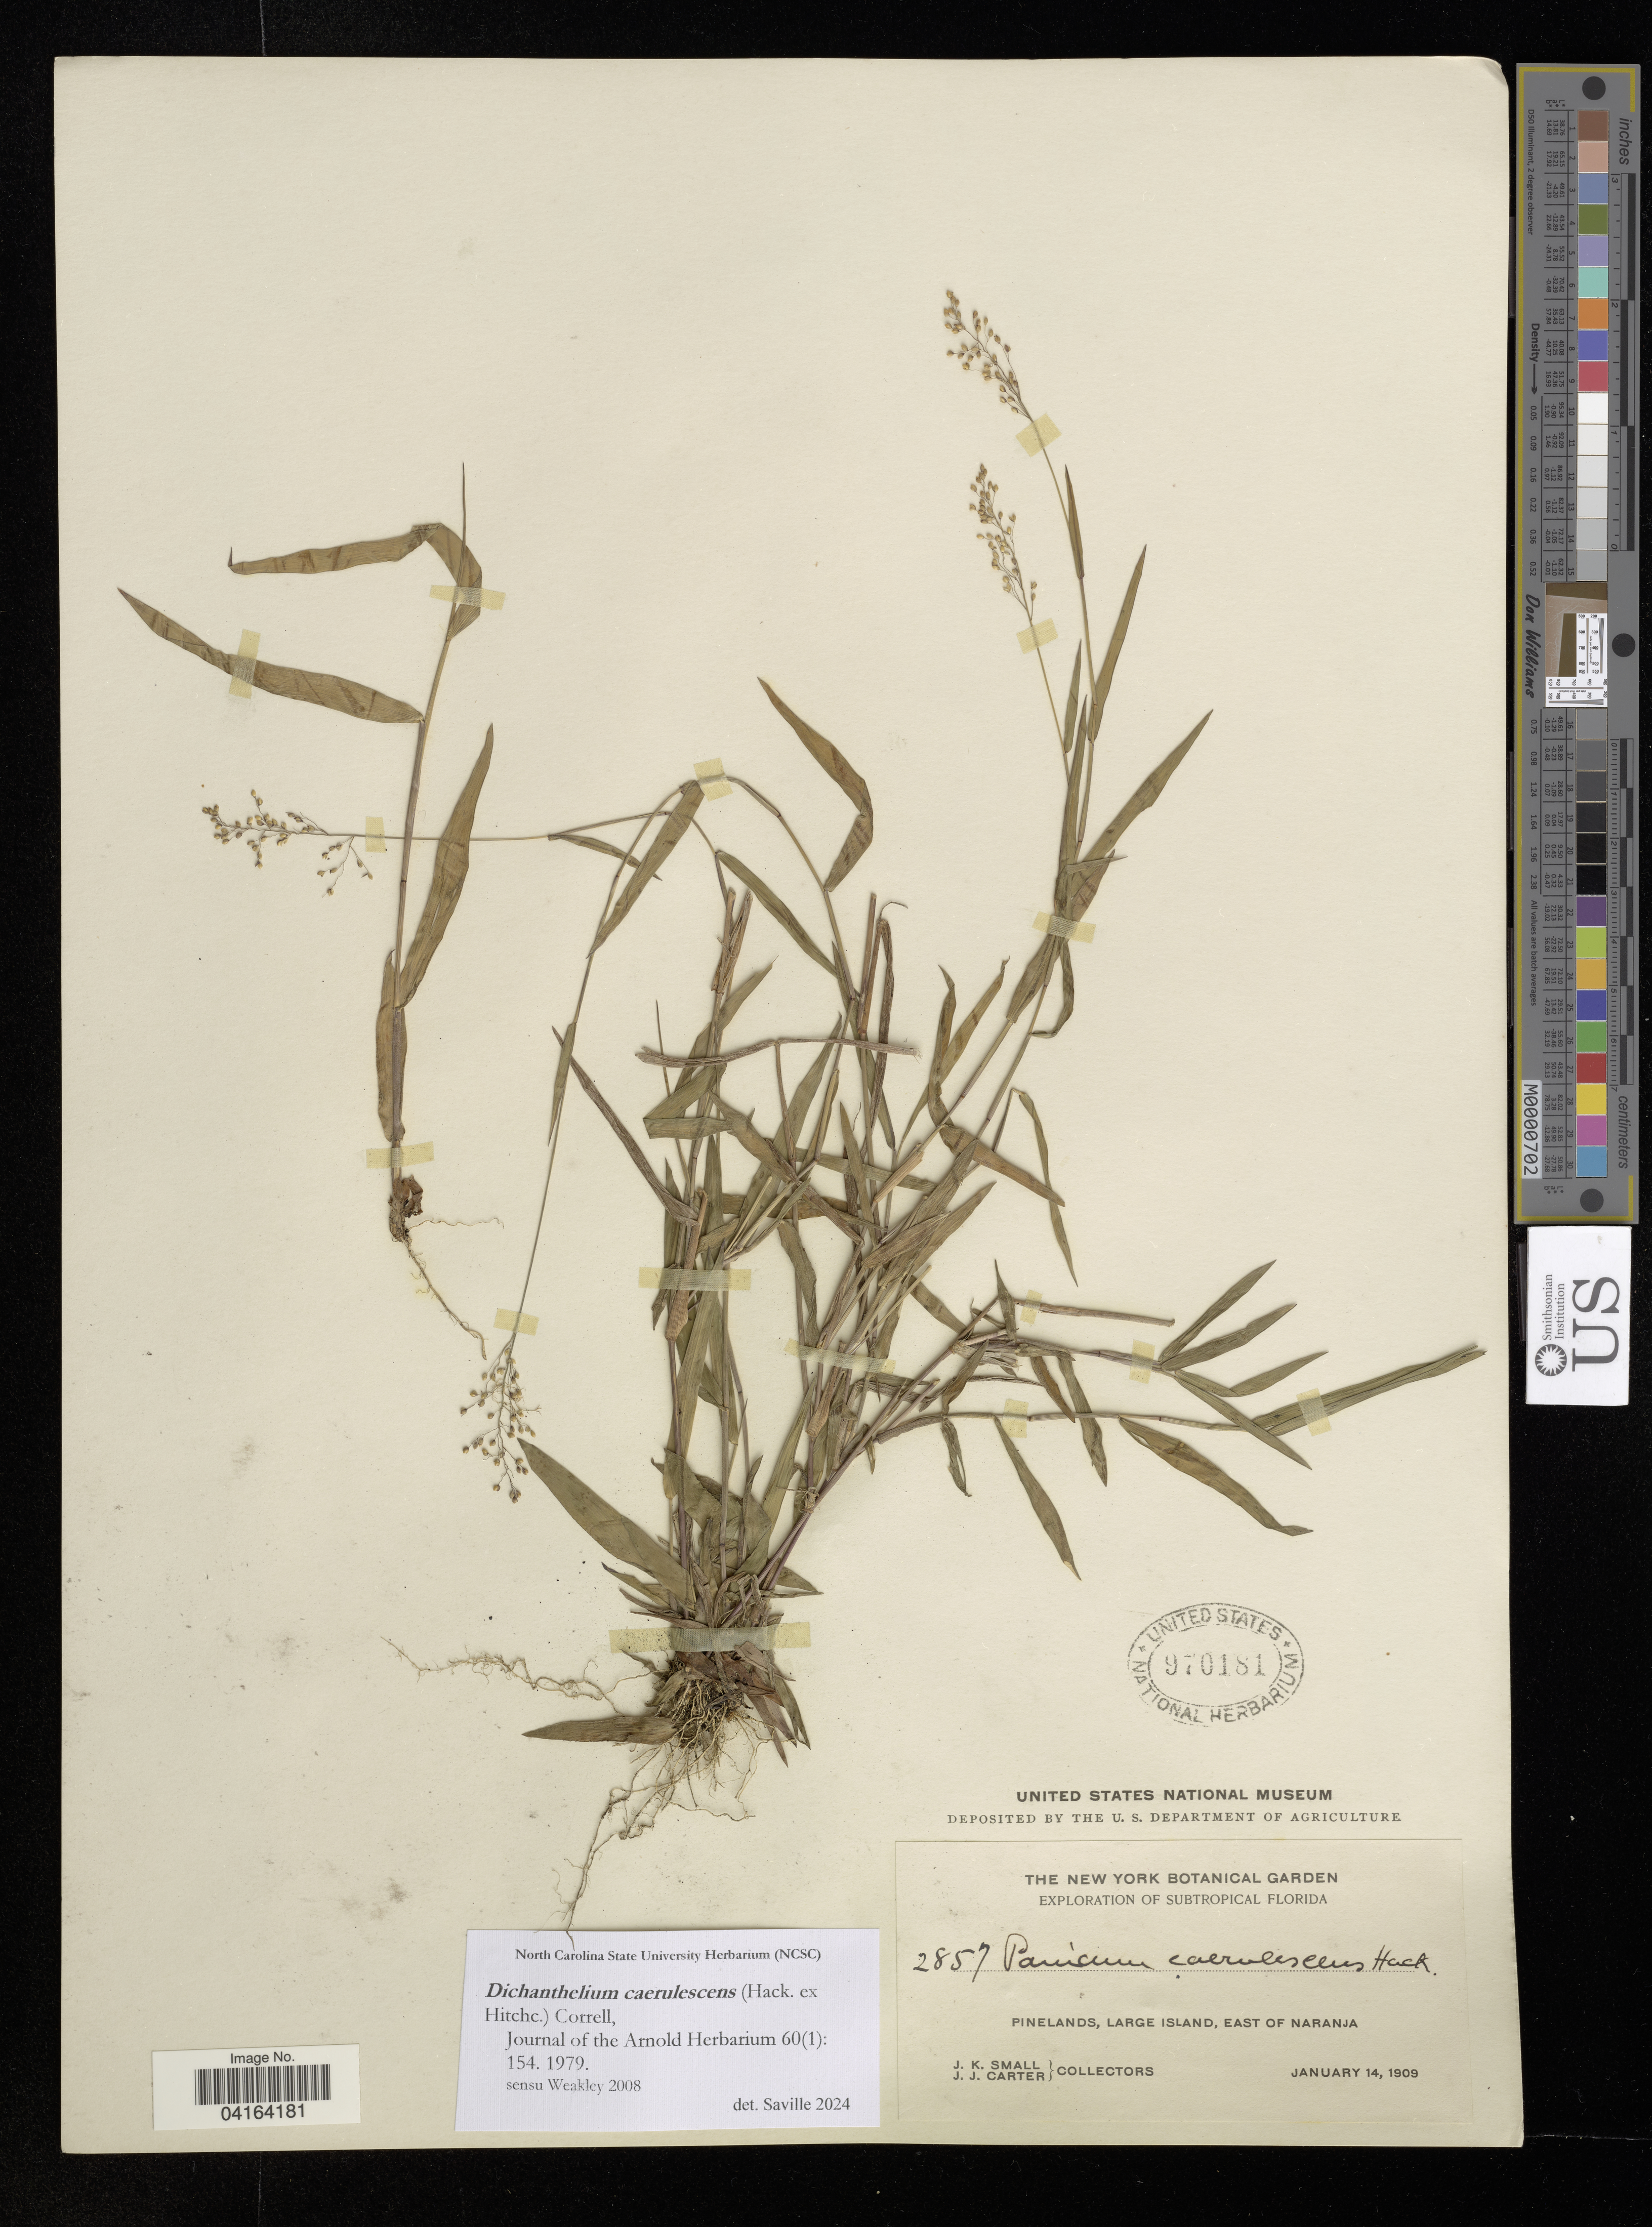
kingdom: Plantae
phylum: Tracheophyta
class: Liliopsida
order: Poales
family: Poaceae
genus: Dichanthelium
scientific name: Dichanthelium caerulescens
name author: (Hack. ex Hitchc.) Correll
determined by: Saville, A. C., (NCSC), North Carolina State University (UNITED STATES)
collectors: J. K. Small & J. Carter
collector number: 2857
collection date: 1909-01-14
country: United States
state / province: Florida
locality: Subtropical Florida. Pinelands, Large Islands, East of Naranja.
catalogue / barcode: US 970181